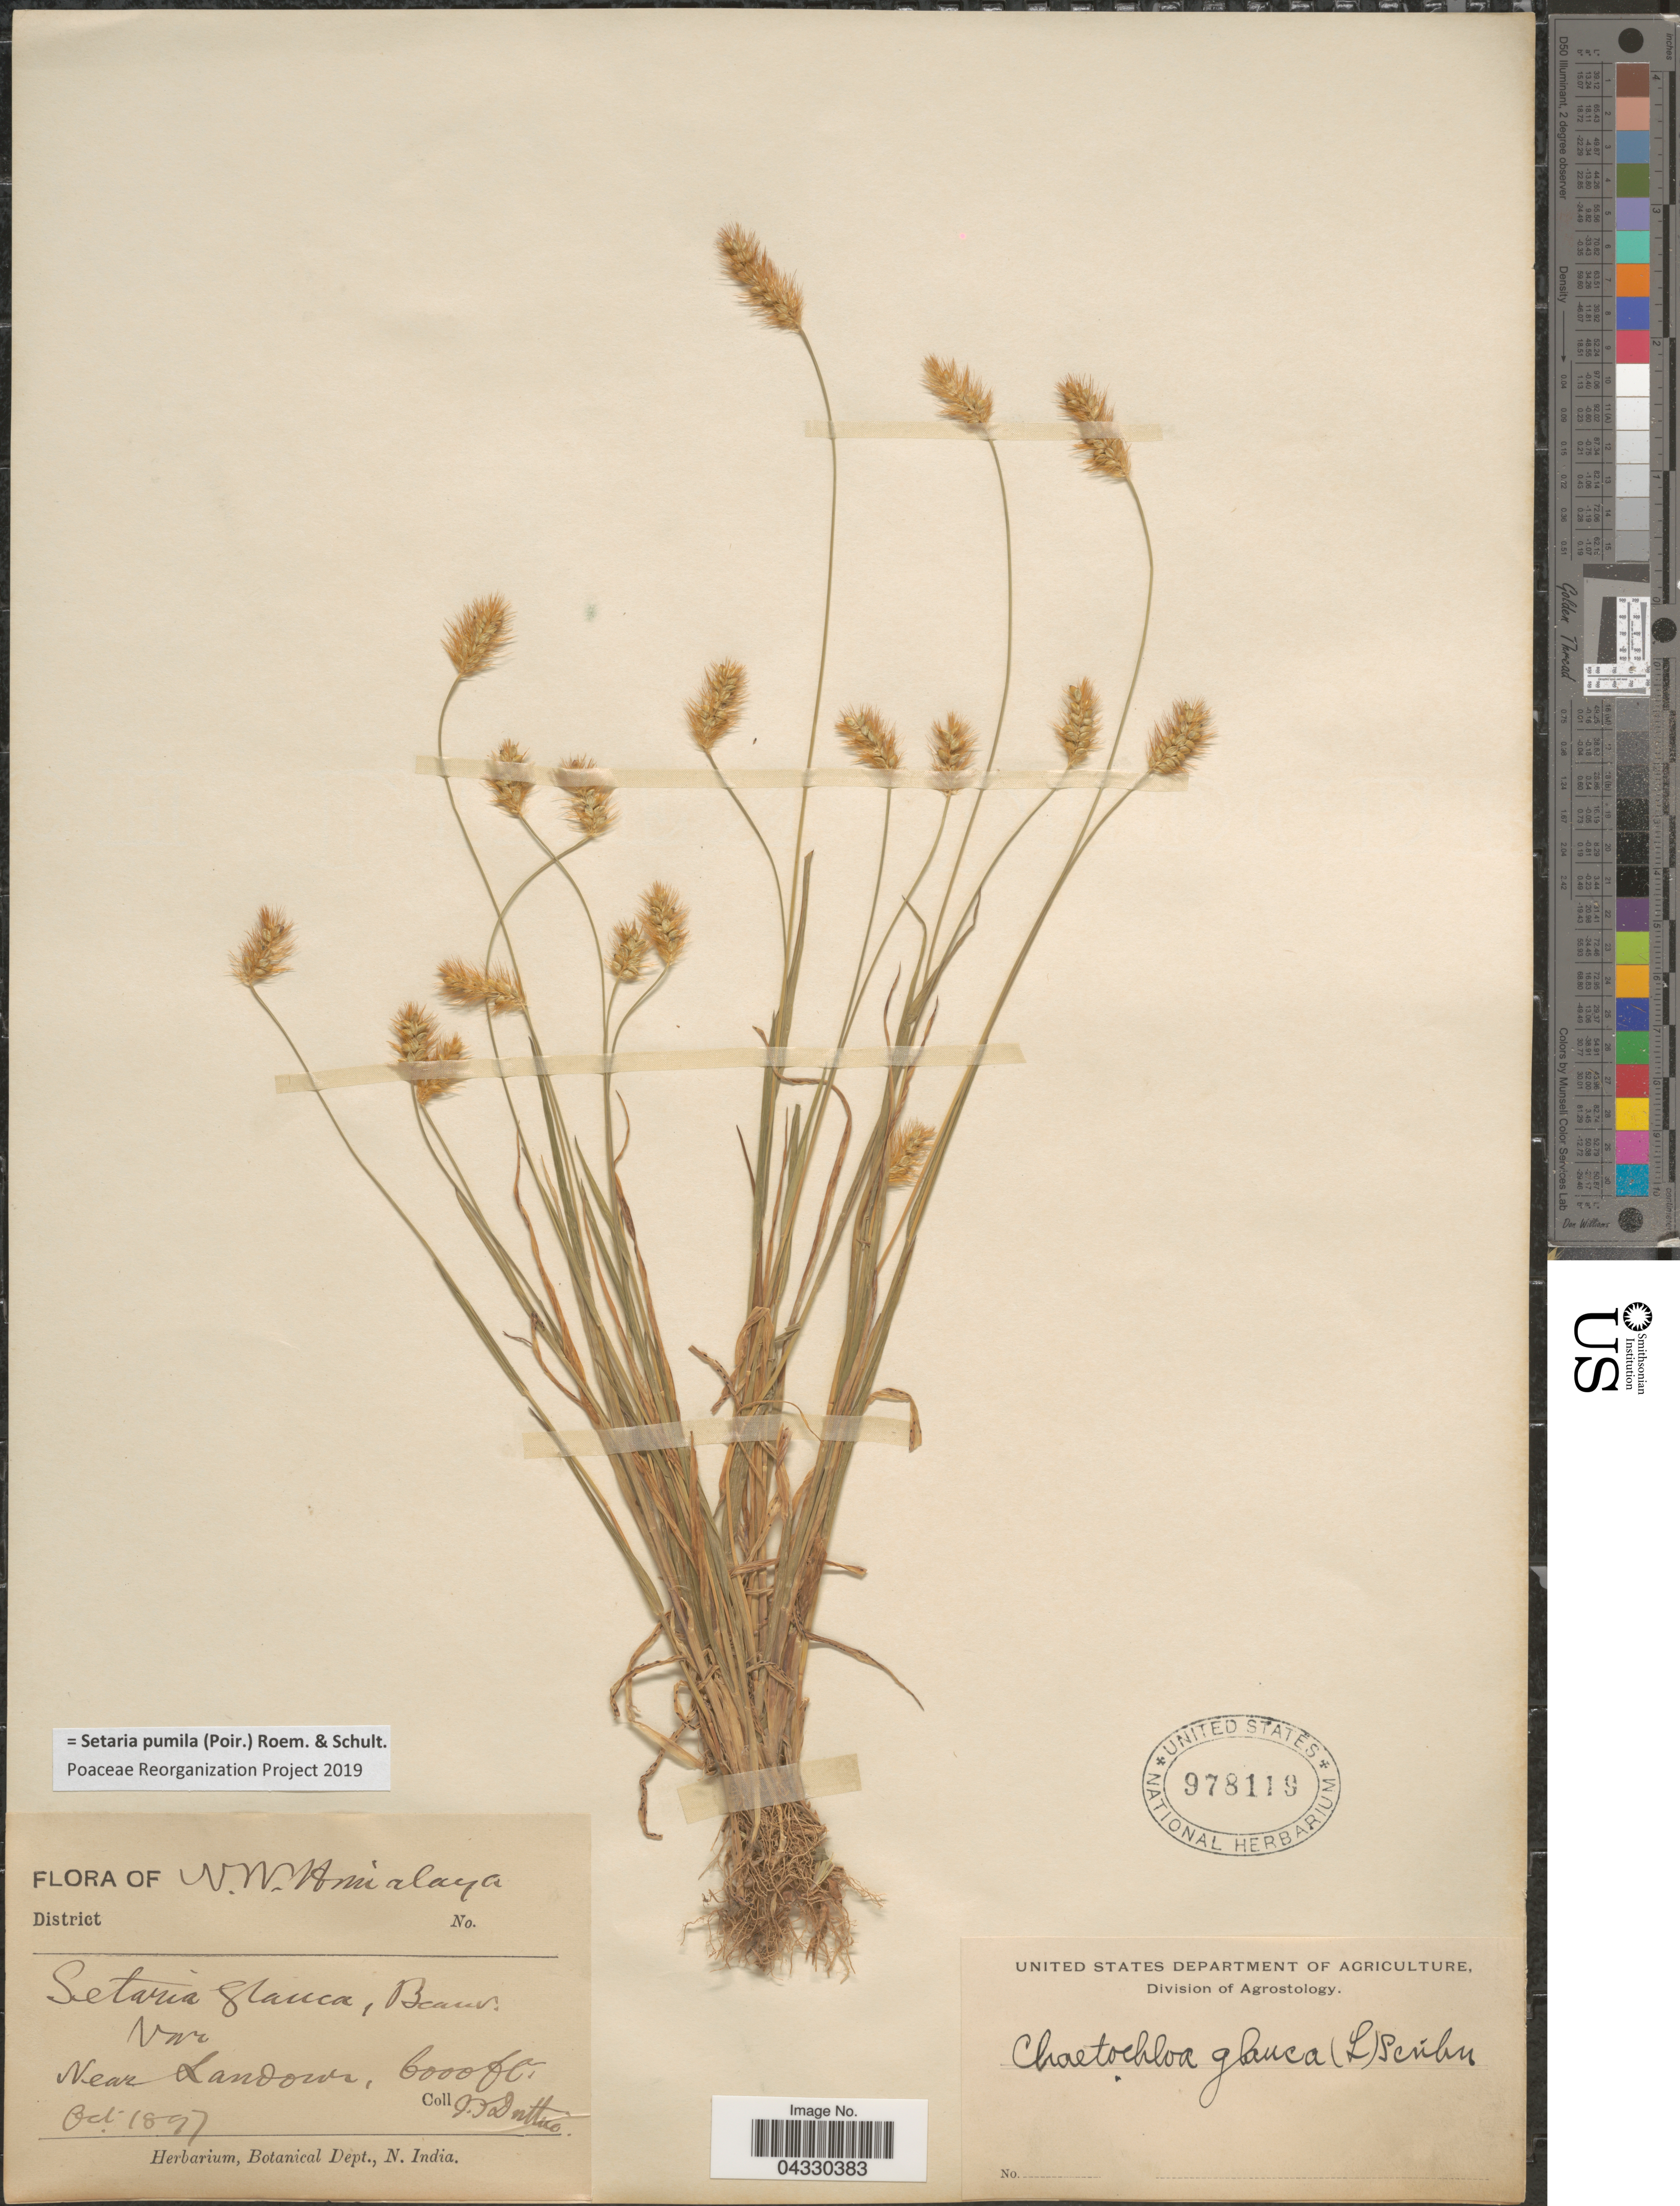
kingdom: Plantae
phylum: Tracheophyta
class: Liliopsida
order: Poales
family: Poaceae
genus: Setaria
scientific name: Setaria pumila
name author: (Poir.) Roem. & Schult.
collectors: J. F. Duthie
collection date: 1897-10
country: India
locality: N. W. Himalaya. Near Landowr.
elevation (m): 1829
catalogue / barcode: US 978119